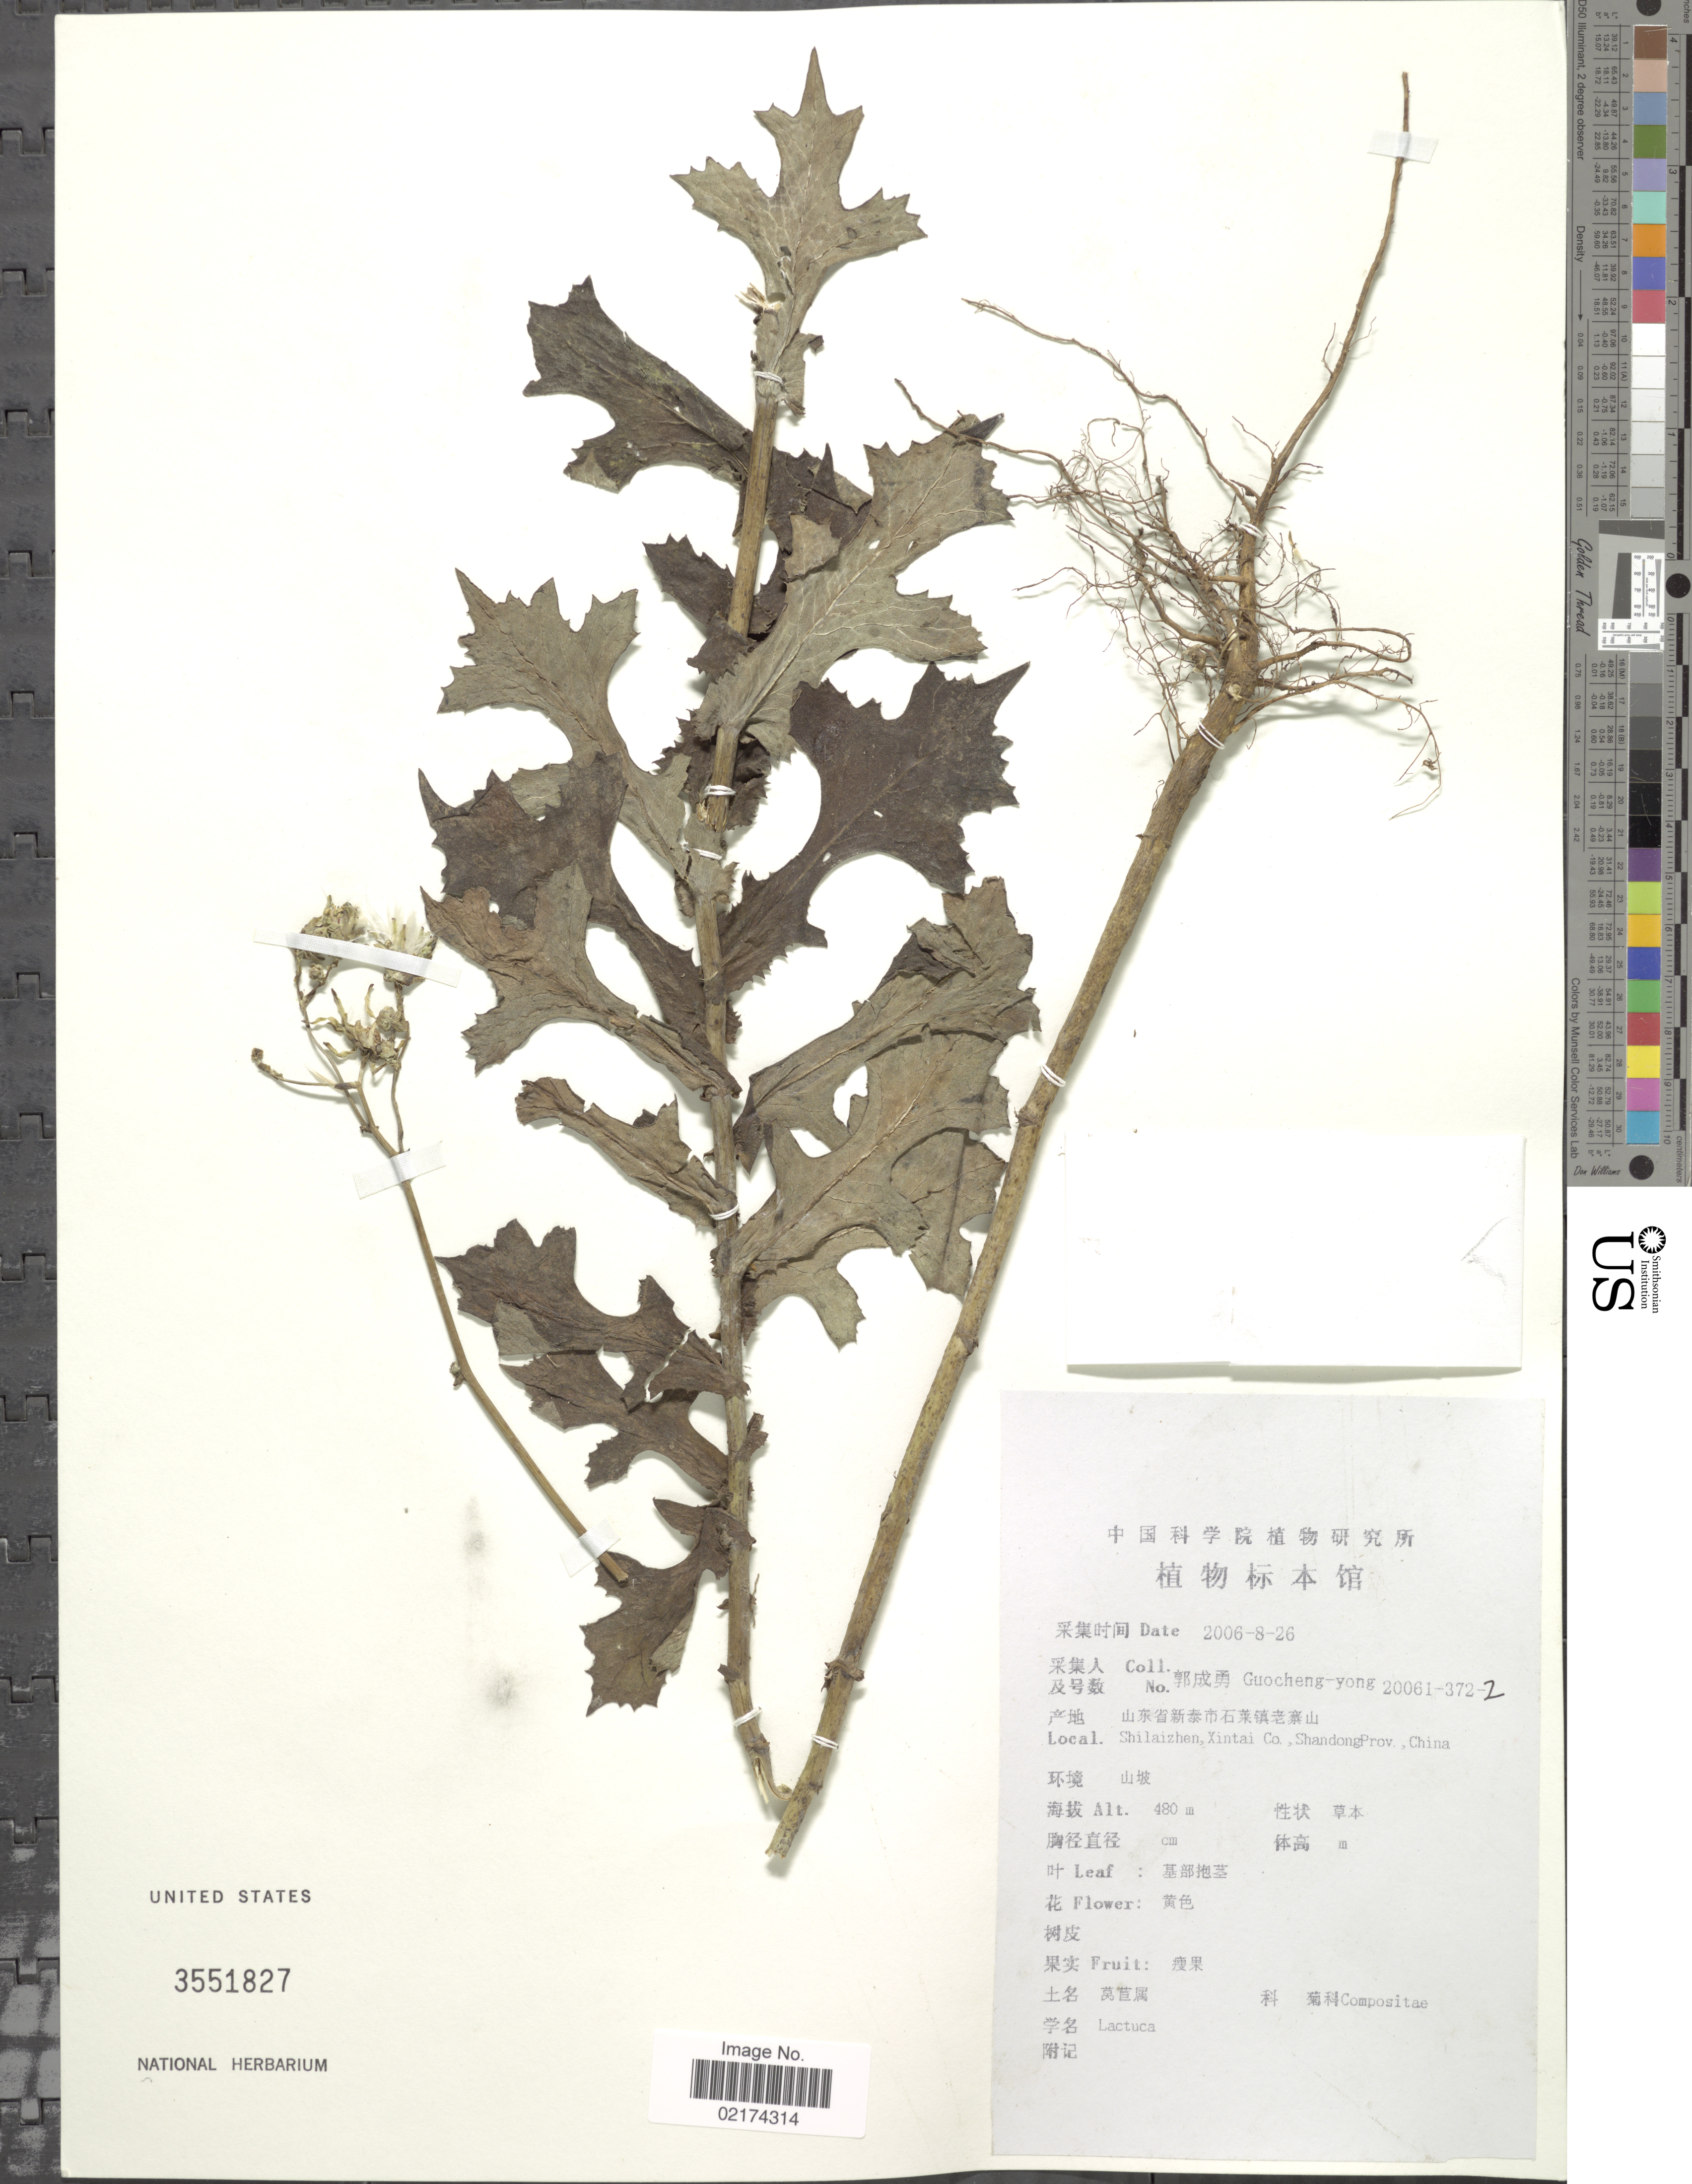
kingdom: Plantae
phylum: Tracheophyta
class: Magnoliopsida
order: Asterales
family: Asteraceae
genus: Lactuca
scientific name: Lactuca sp.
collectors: Guo cheng-yong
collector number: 20061-372-2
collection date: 2006-08-26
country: China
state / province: Shandong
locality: Shilaizhen, Xintai Co., Shandong Prov.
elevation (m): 480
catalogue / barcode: US 3551827